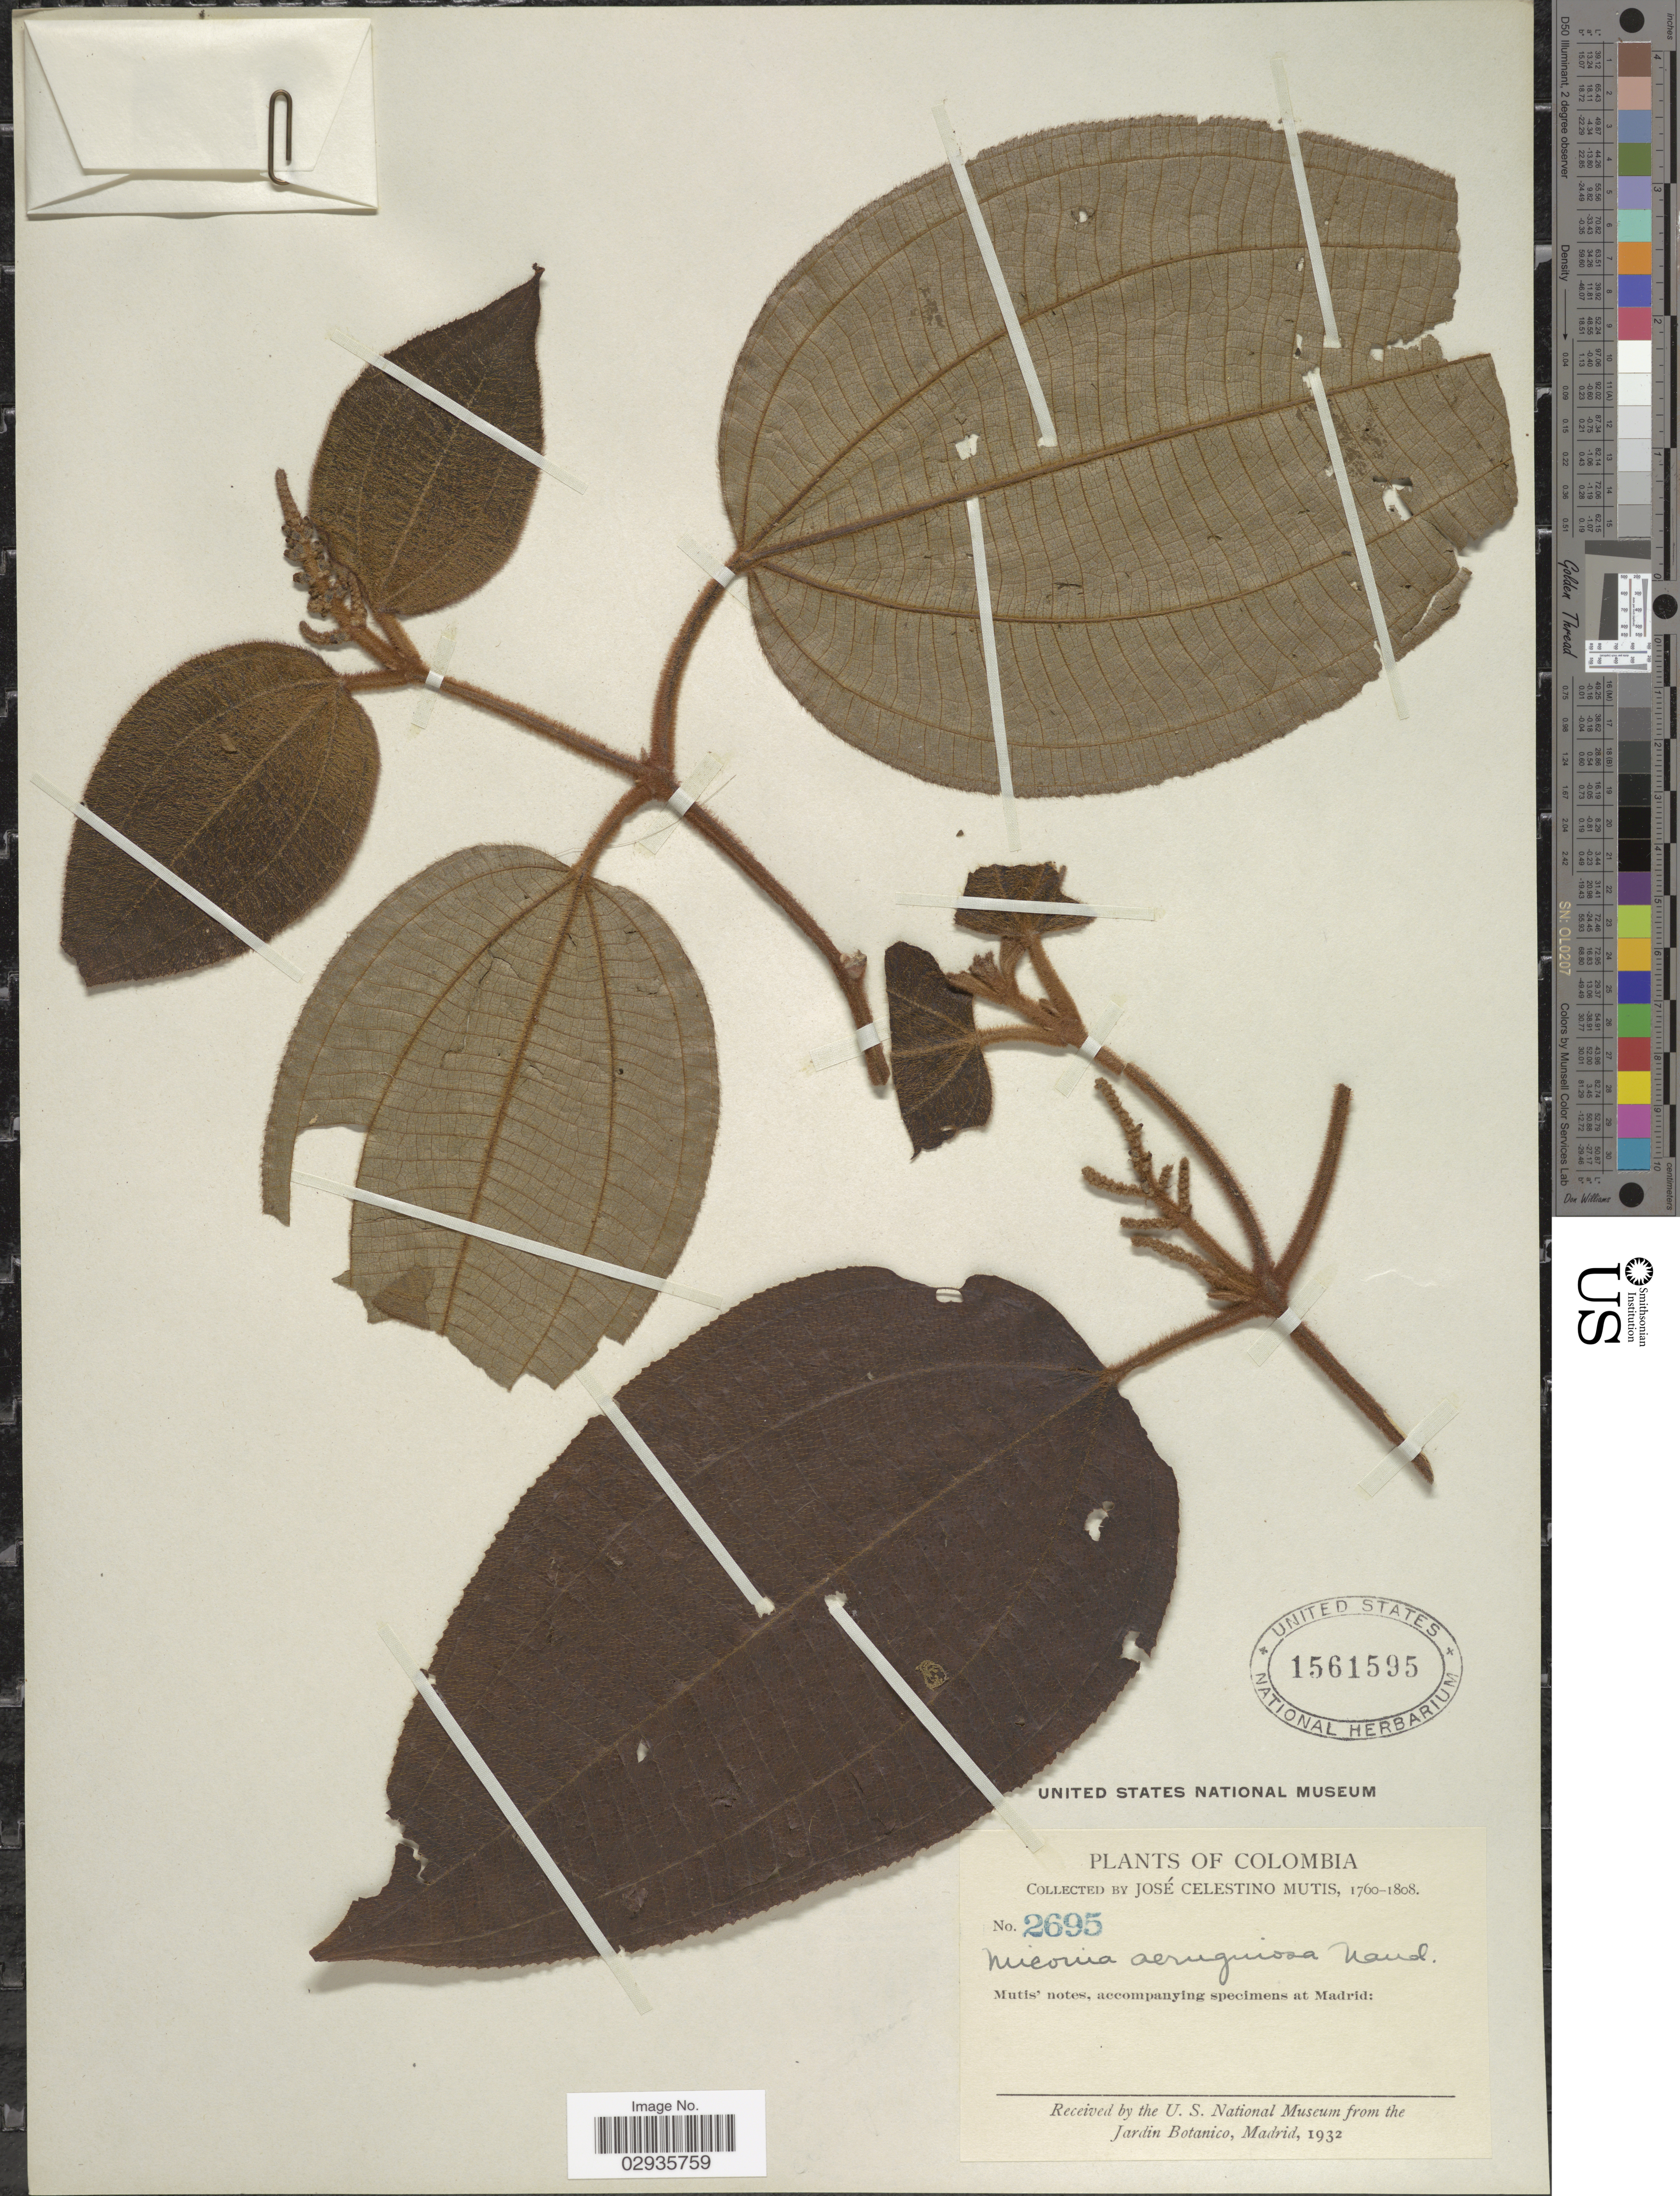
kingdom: Plantae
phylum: Tracheophyta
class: Magnoliopsida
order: Myrtales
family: Melastomataceae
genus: Miconia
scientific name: Miconia aeruginosa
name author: Naudin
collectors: J. C. B. Mutis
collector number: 2695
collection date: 1760/1808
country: Colombia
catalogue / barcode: US 1561595